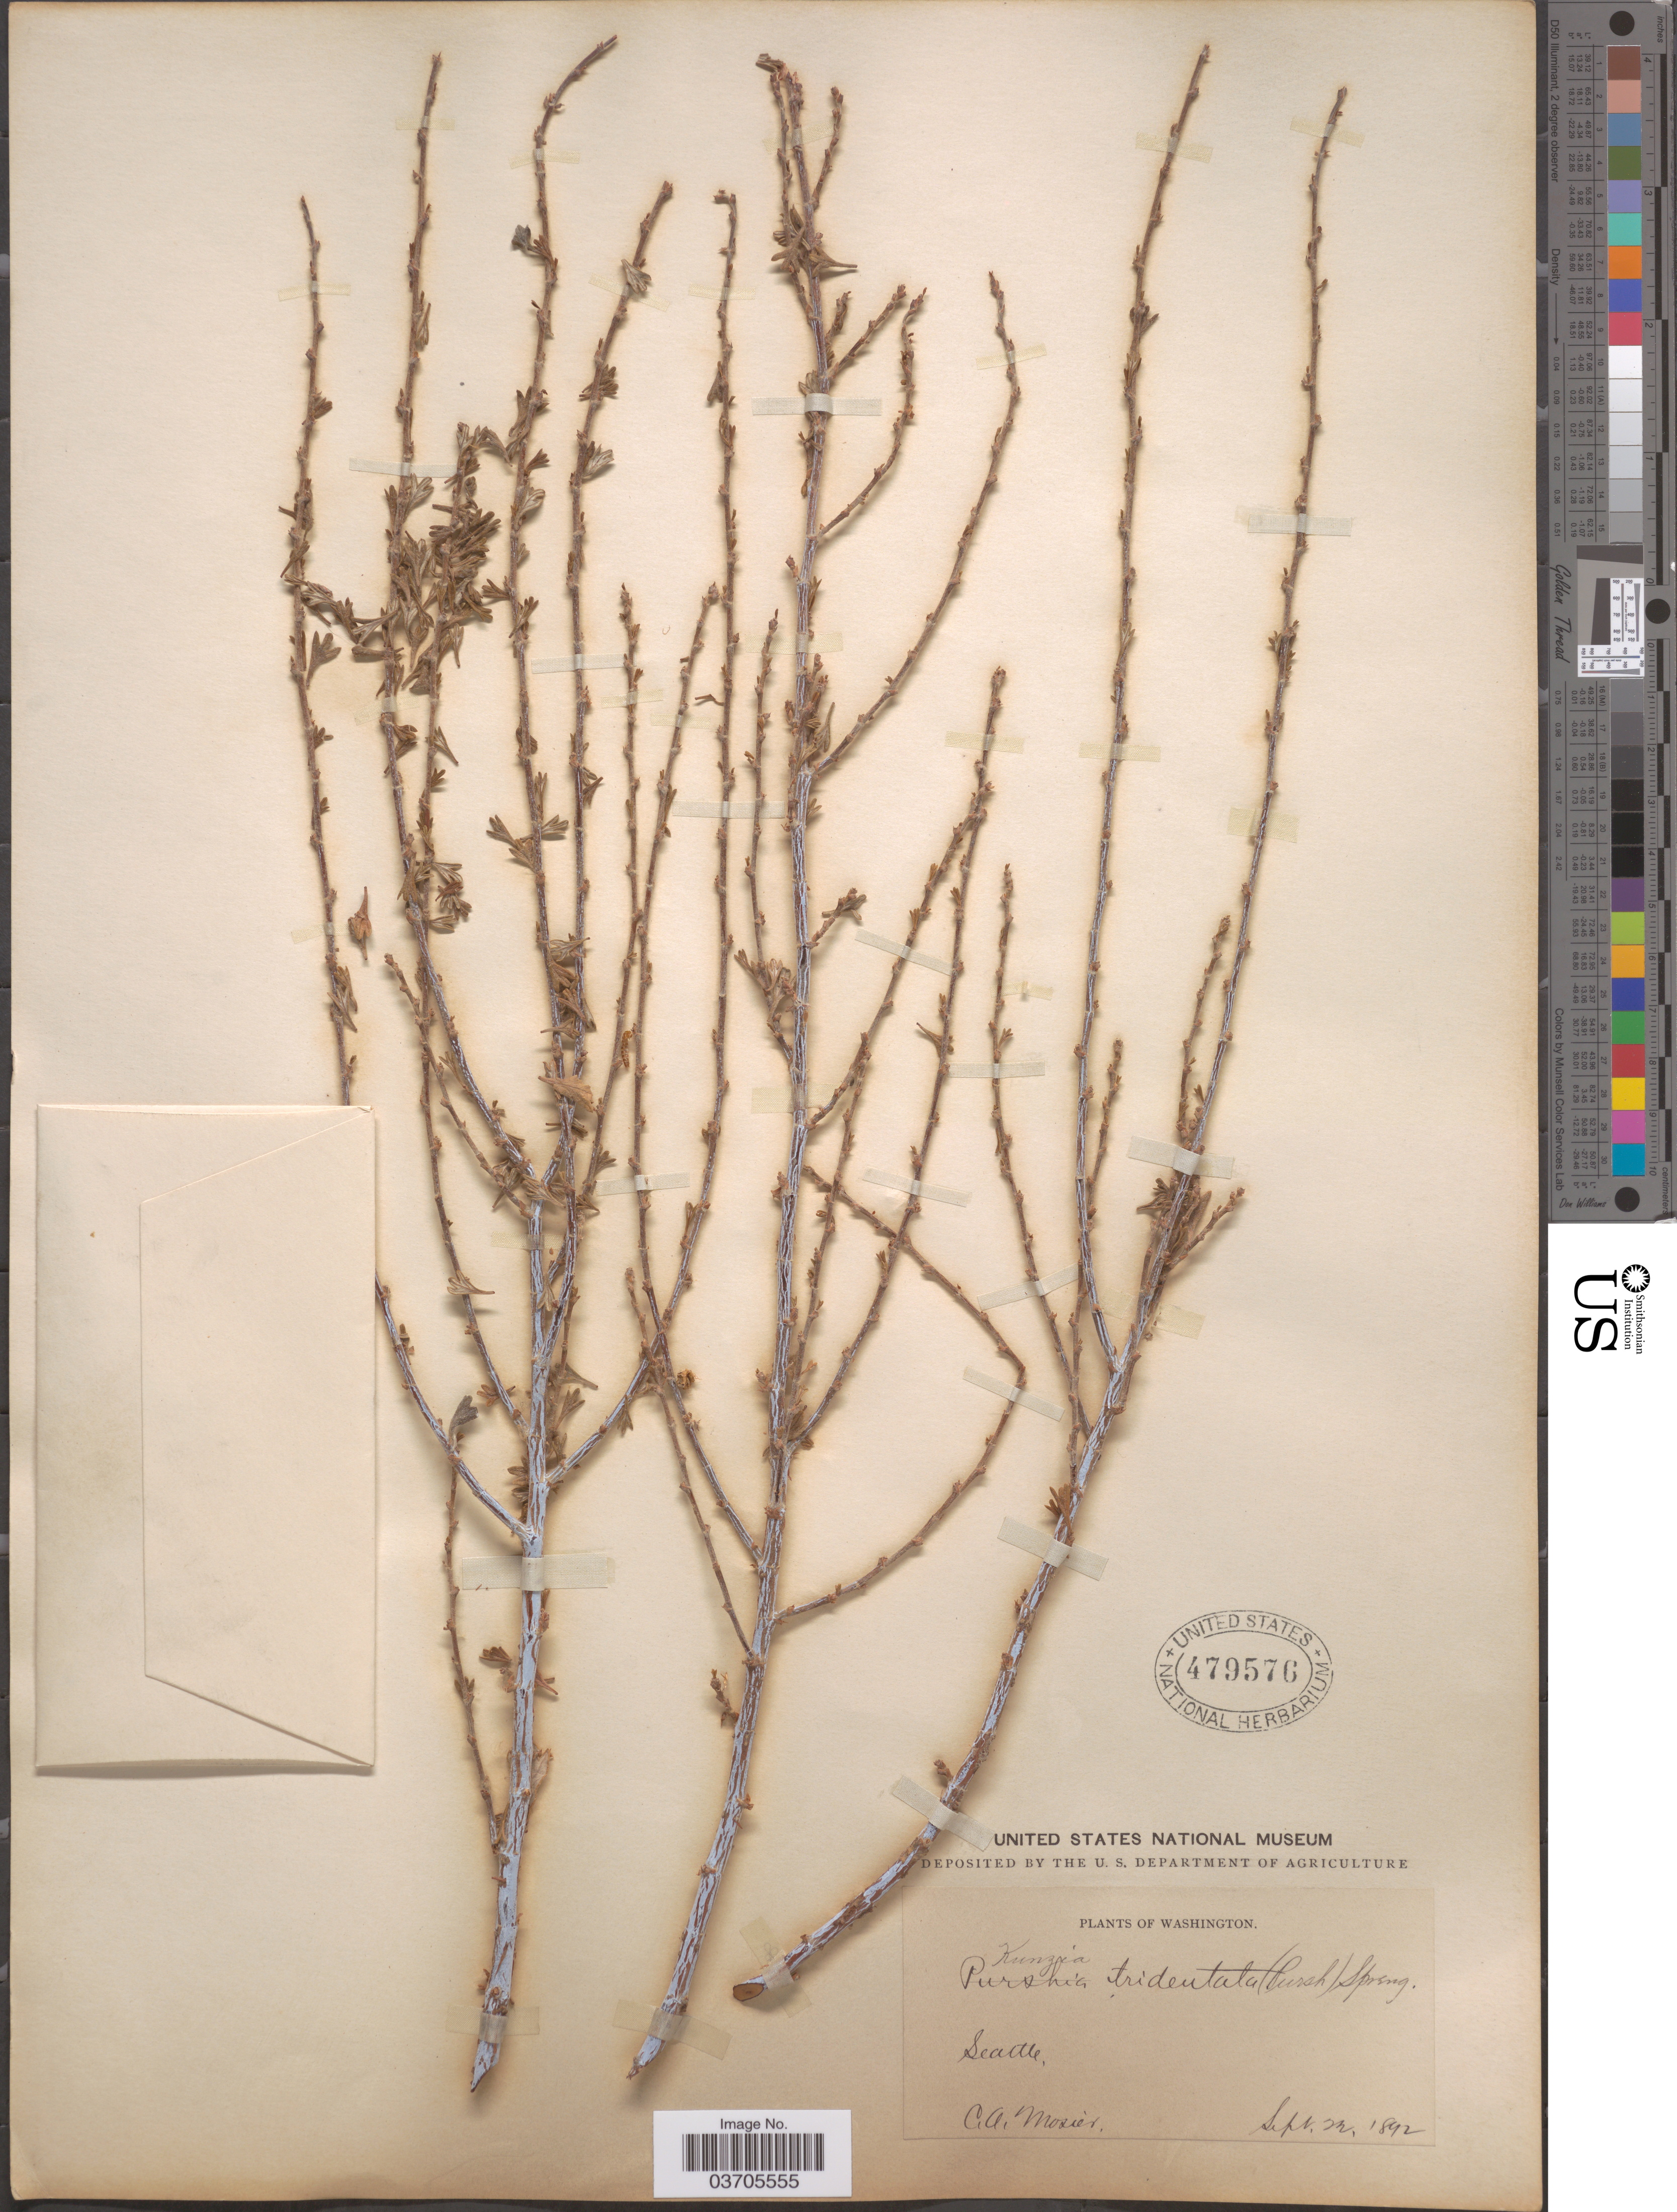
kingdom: Plantae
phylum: Tracheophyta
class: Magnoliopsida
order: Rosales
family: Rosaceae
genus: Purshia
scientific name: Purshia tridentata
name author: (Pursh) DC.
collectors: C. A. Mosier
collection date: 1892-09-22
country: United States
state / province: Washington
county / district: King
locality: Seattle.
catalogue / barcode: US 479576